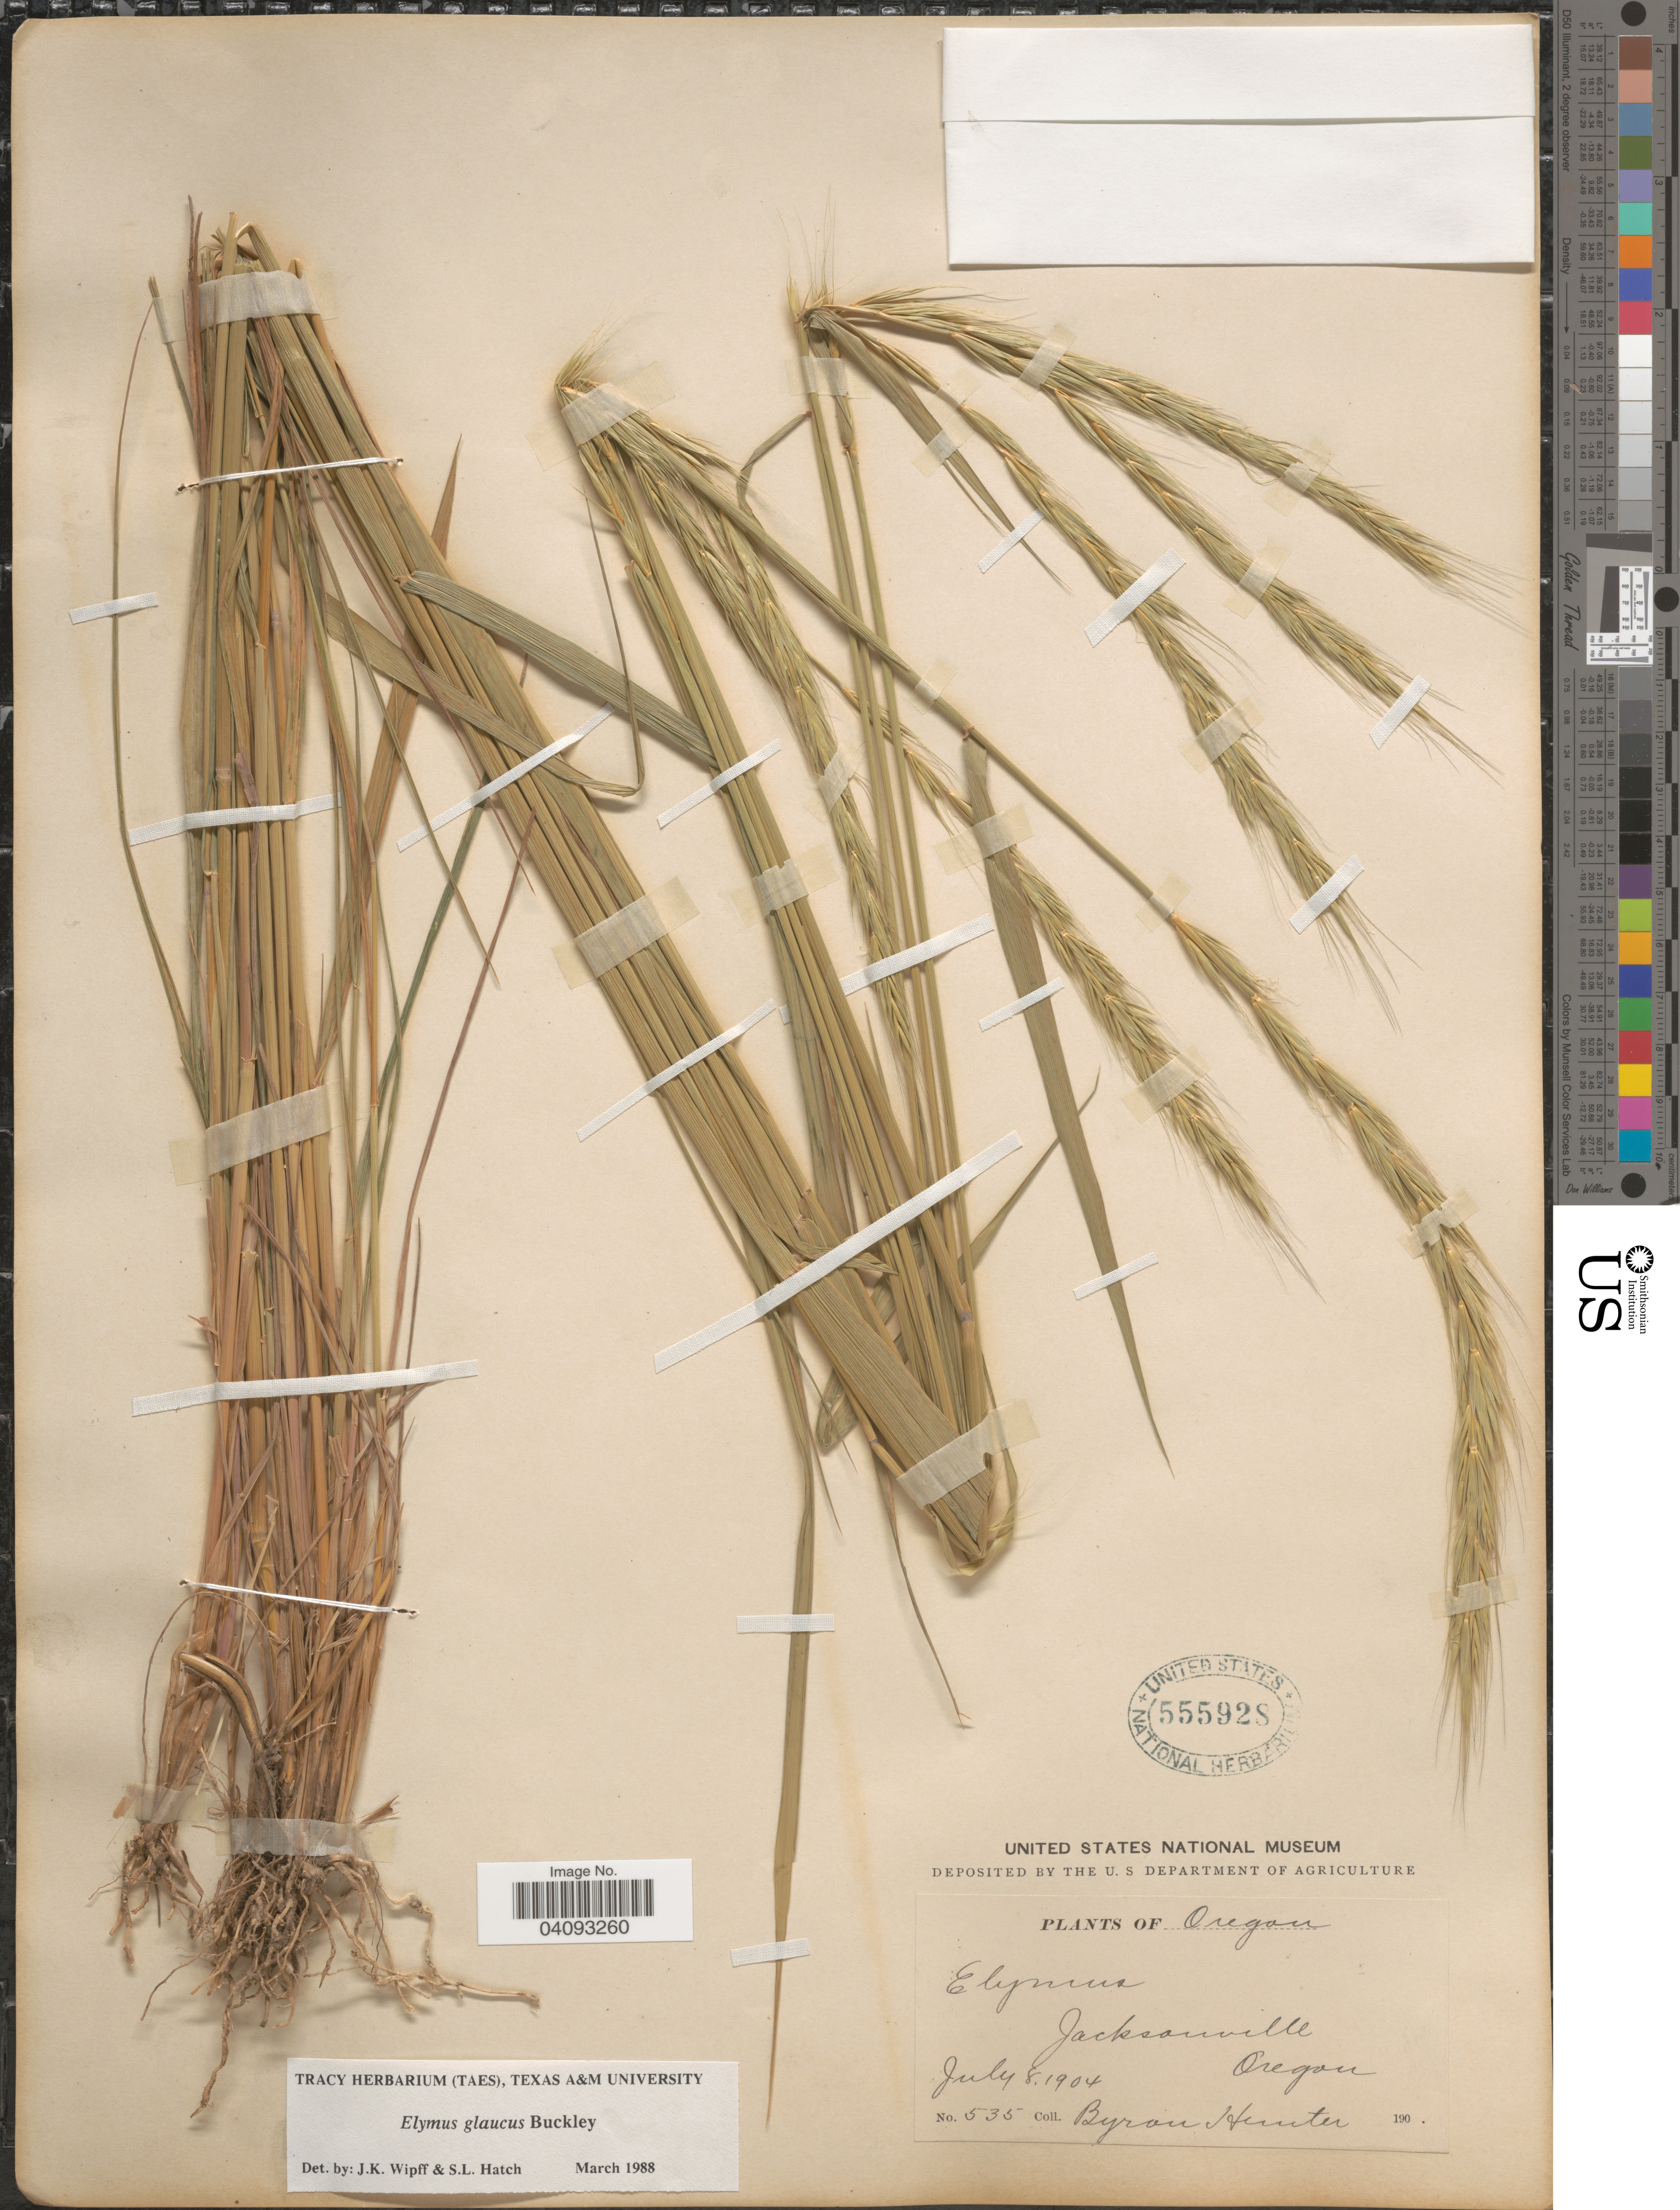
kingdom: Plantae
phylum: Tracheophyta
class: Liliopsida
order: Poales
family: Poaceae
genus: Elymus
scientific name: Elymus glaucus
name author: Buckley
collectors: B. Hunter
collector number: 535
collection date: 1904-07-08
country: United States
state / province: Oregon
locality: Jacksonville.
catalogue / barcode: US 555928